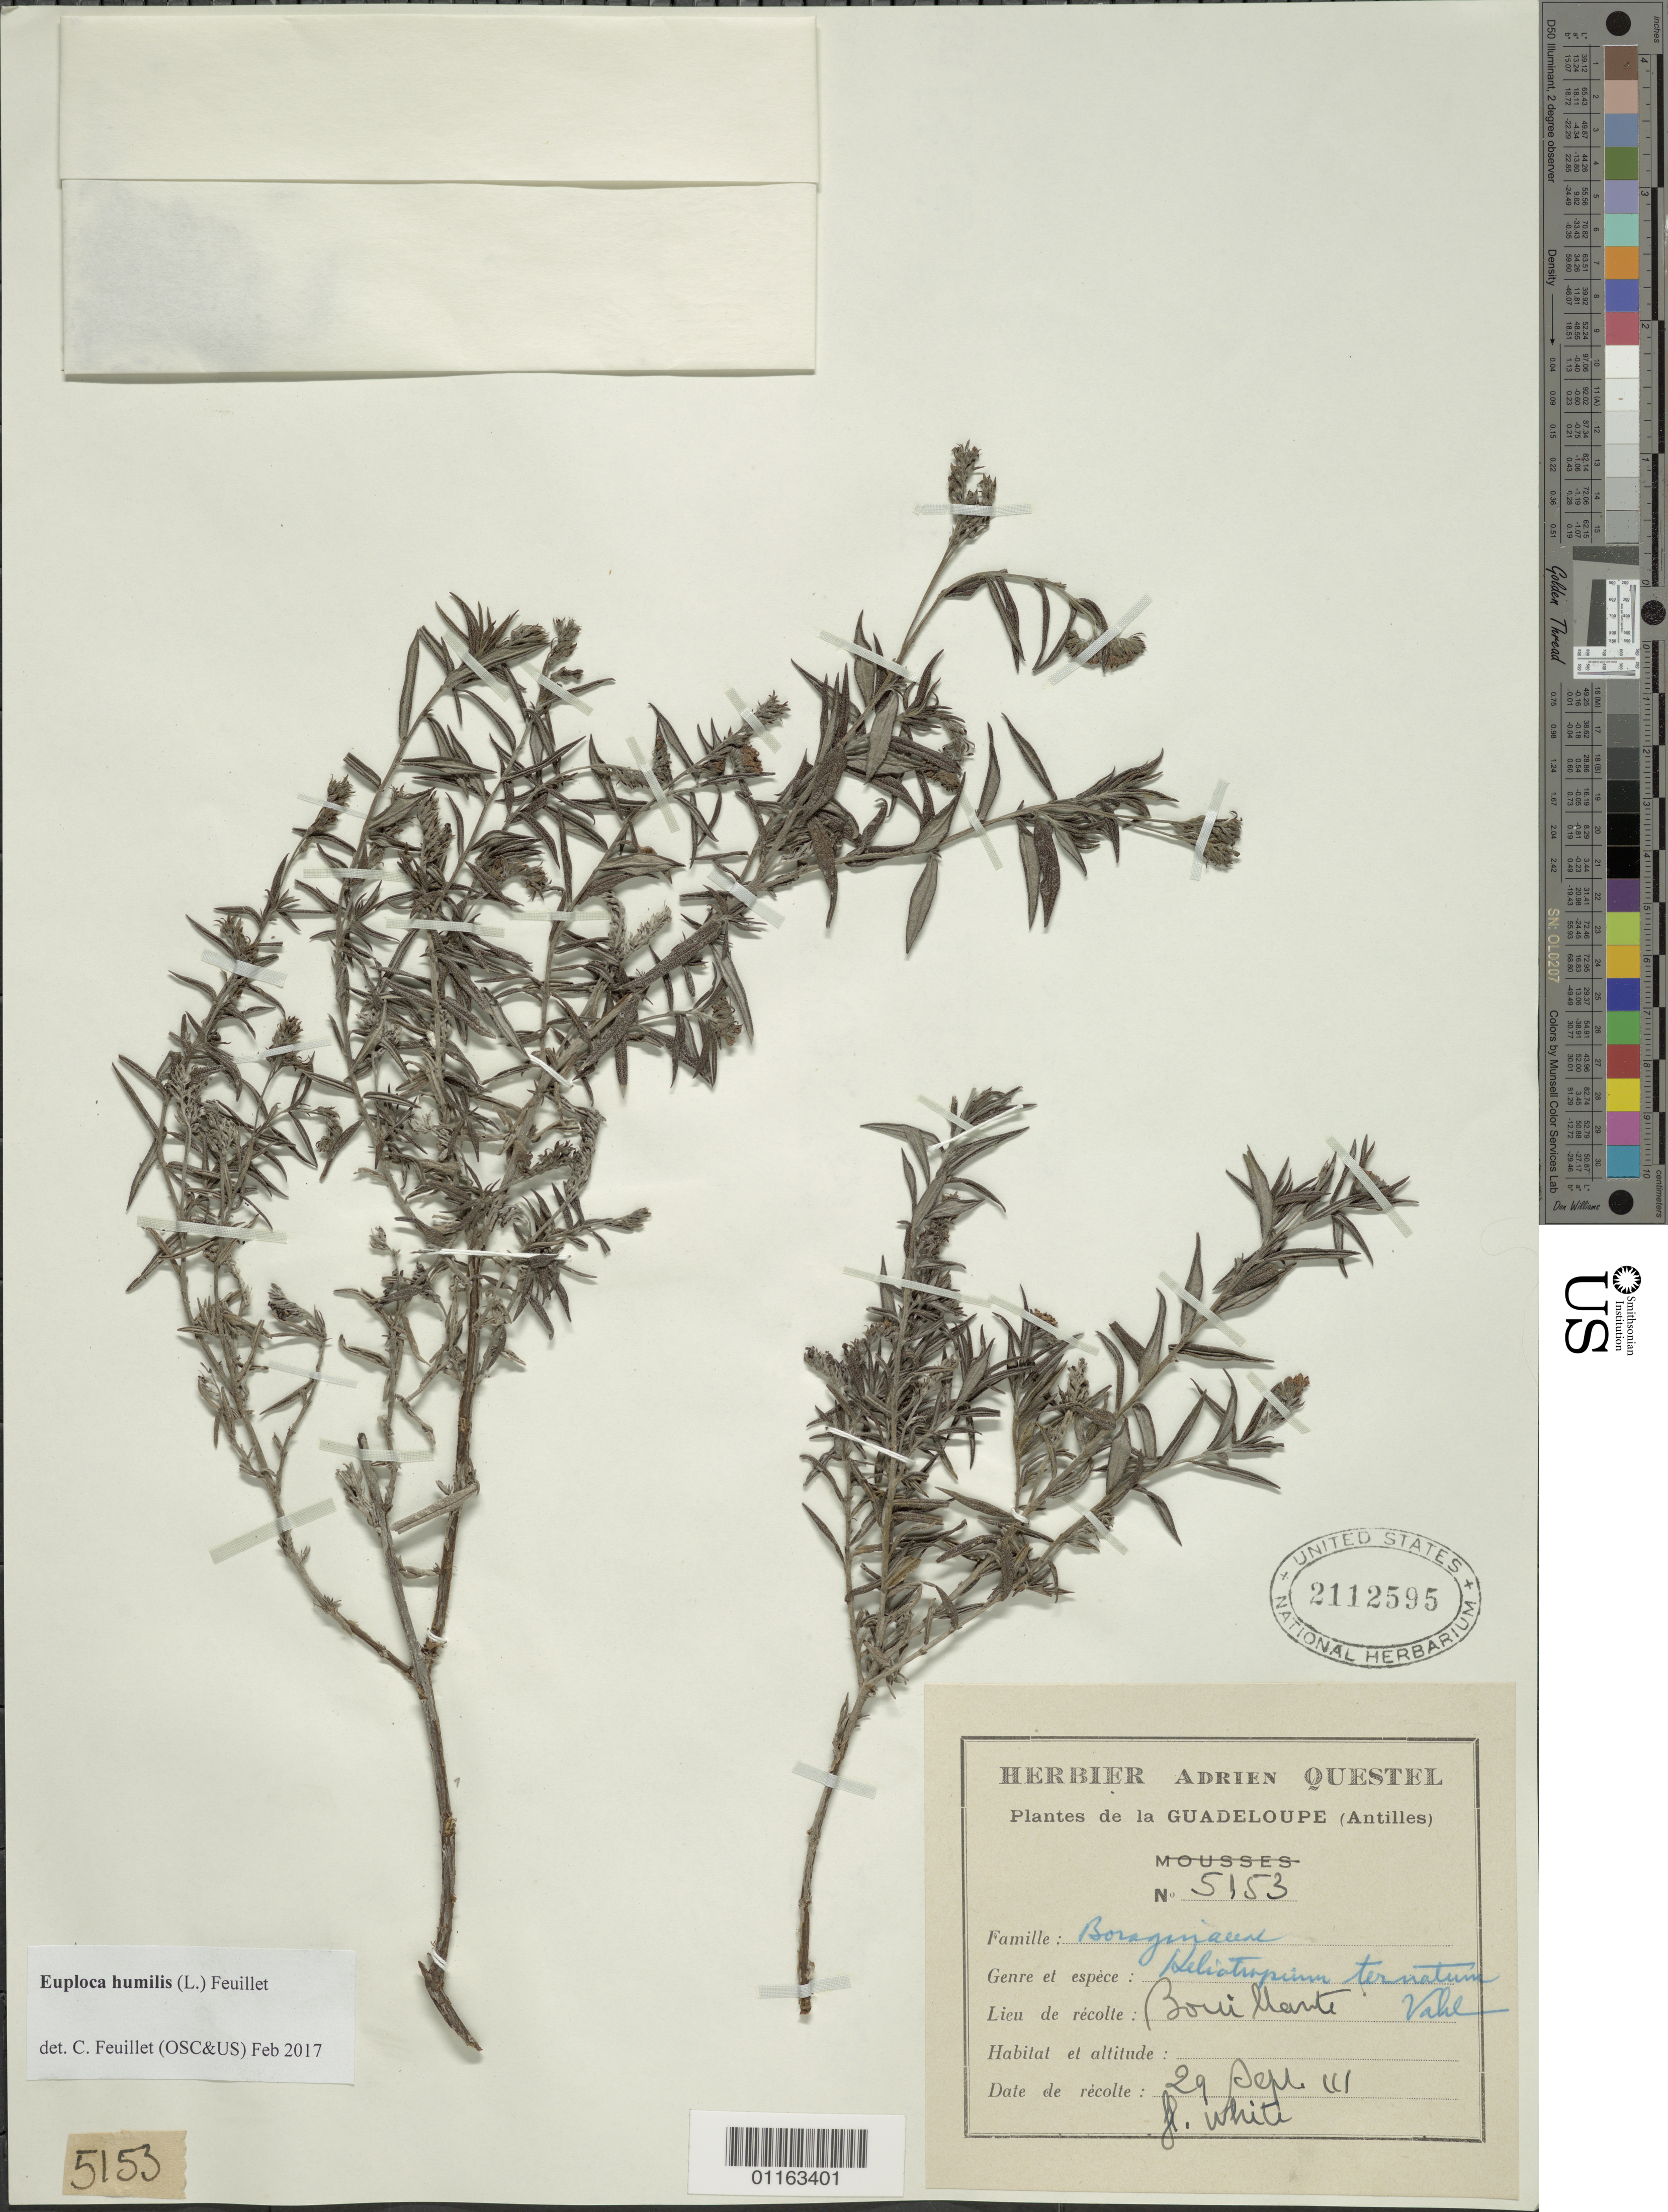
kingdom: Plantae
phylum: Tracheophyta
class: Magnoliopsida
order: Boraginales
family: Heliotropiaceae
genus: Euploca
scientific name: Euploca humilis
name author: (L.) Feuillet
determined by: Feuillet, C.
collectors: A. Questel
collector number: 5153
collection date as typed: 29 Sep 1914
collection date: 1914-09-29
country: Guadeloupe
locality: Bouillante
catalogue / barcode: US 2112595